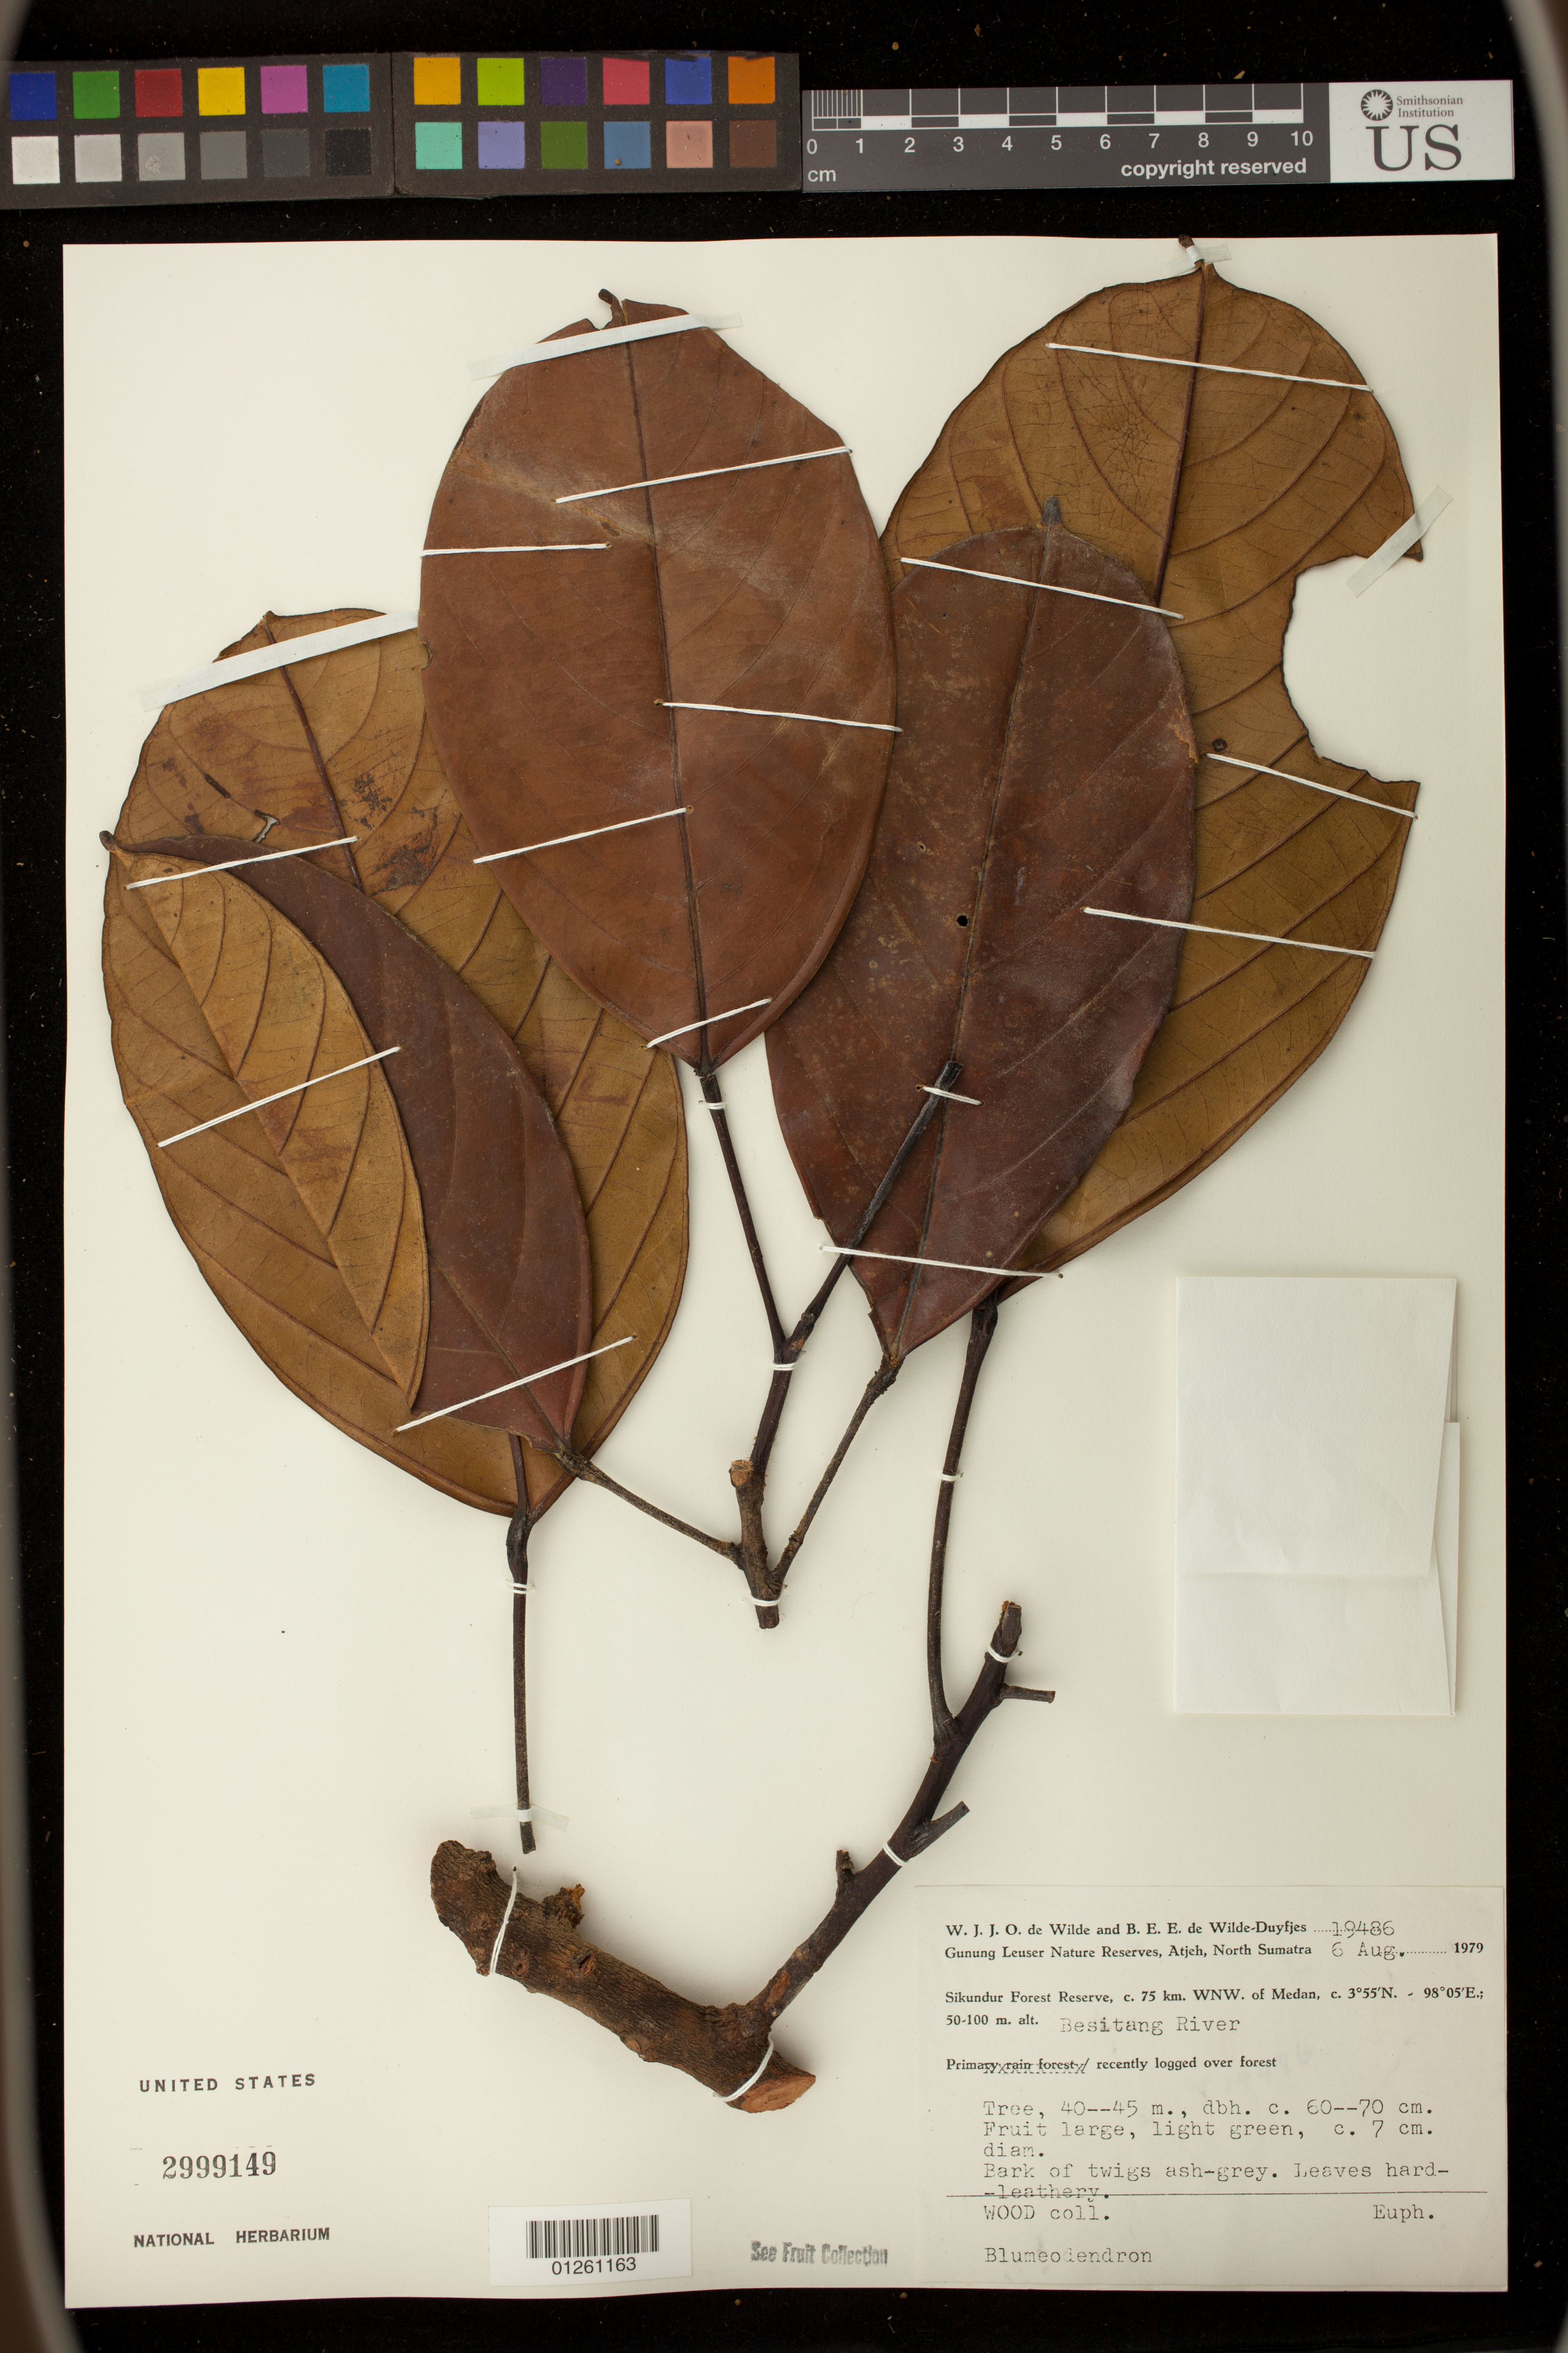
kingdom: Plantae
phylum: Tracheophyta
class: Magnoliopsida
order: Malpighiales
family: Euphorbiaceae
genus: Blumeodendron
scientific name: Blumeodendron sp.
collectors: W. J. de Wilde & B. E. de Wilde-Duyfjes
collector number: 19486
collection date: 1979-08-06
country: Indonesia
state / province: Sumatra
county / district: Sumatera Utara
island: Sumatra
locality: Sikundur Forest Reserve, c. 75 km. WNW. of Medan. Besitang River.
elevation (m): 50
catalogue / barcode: US 2999149